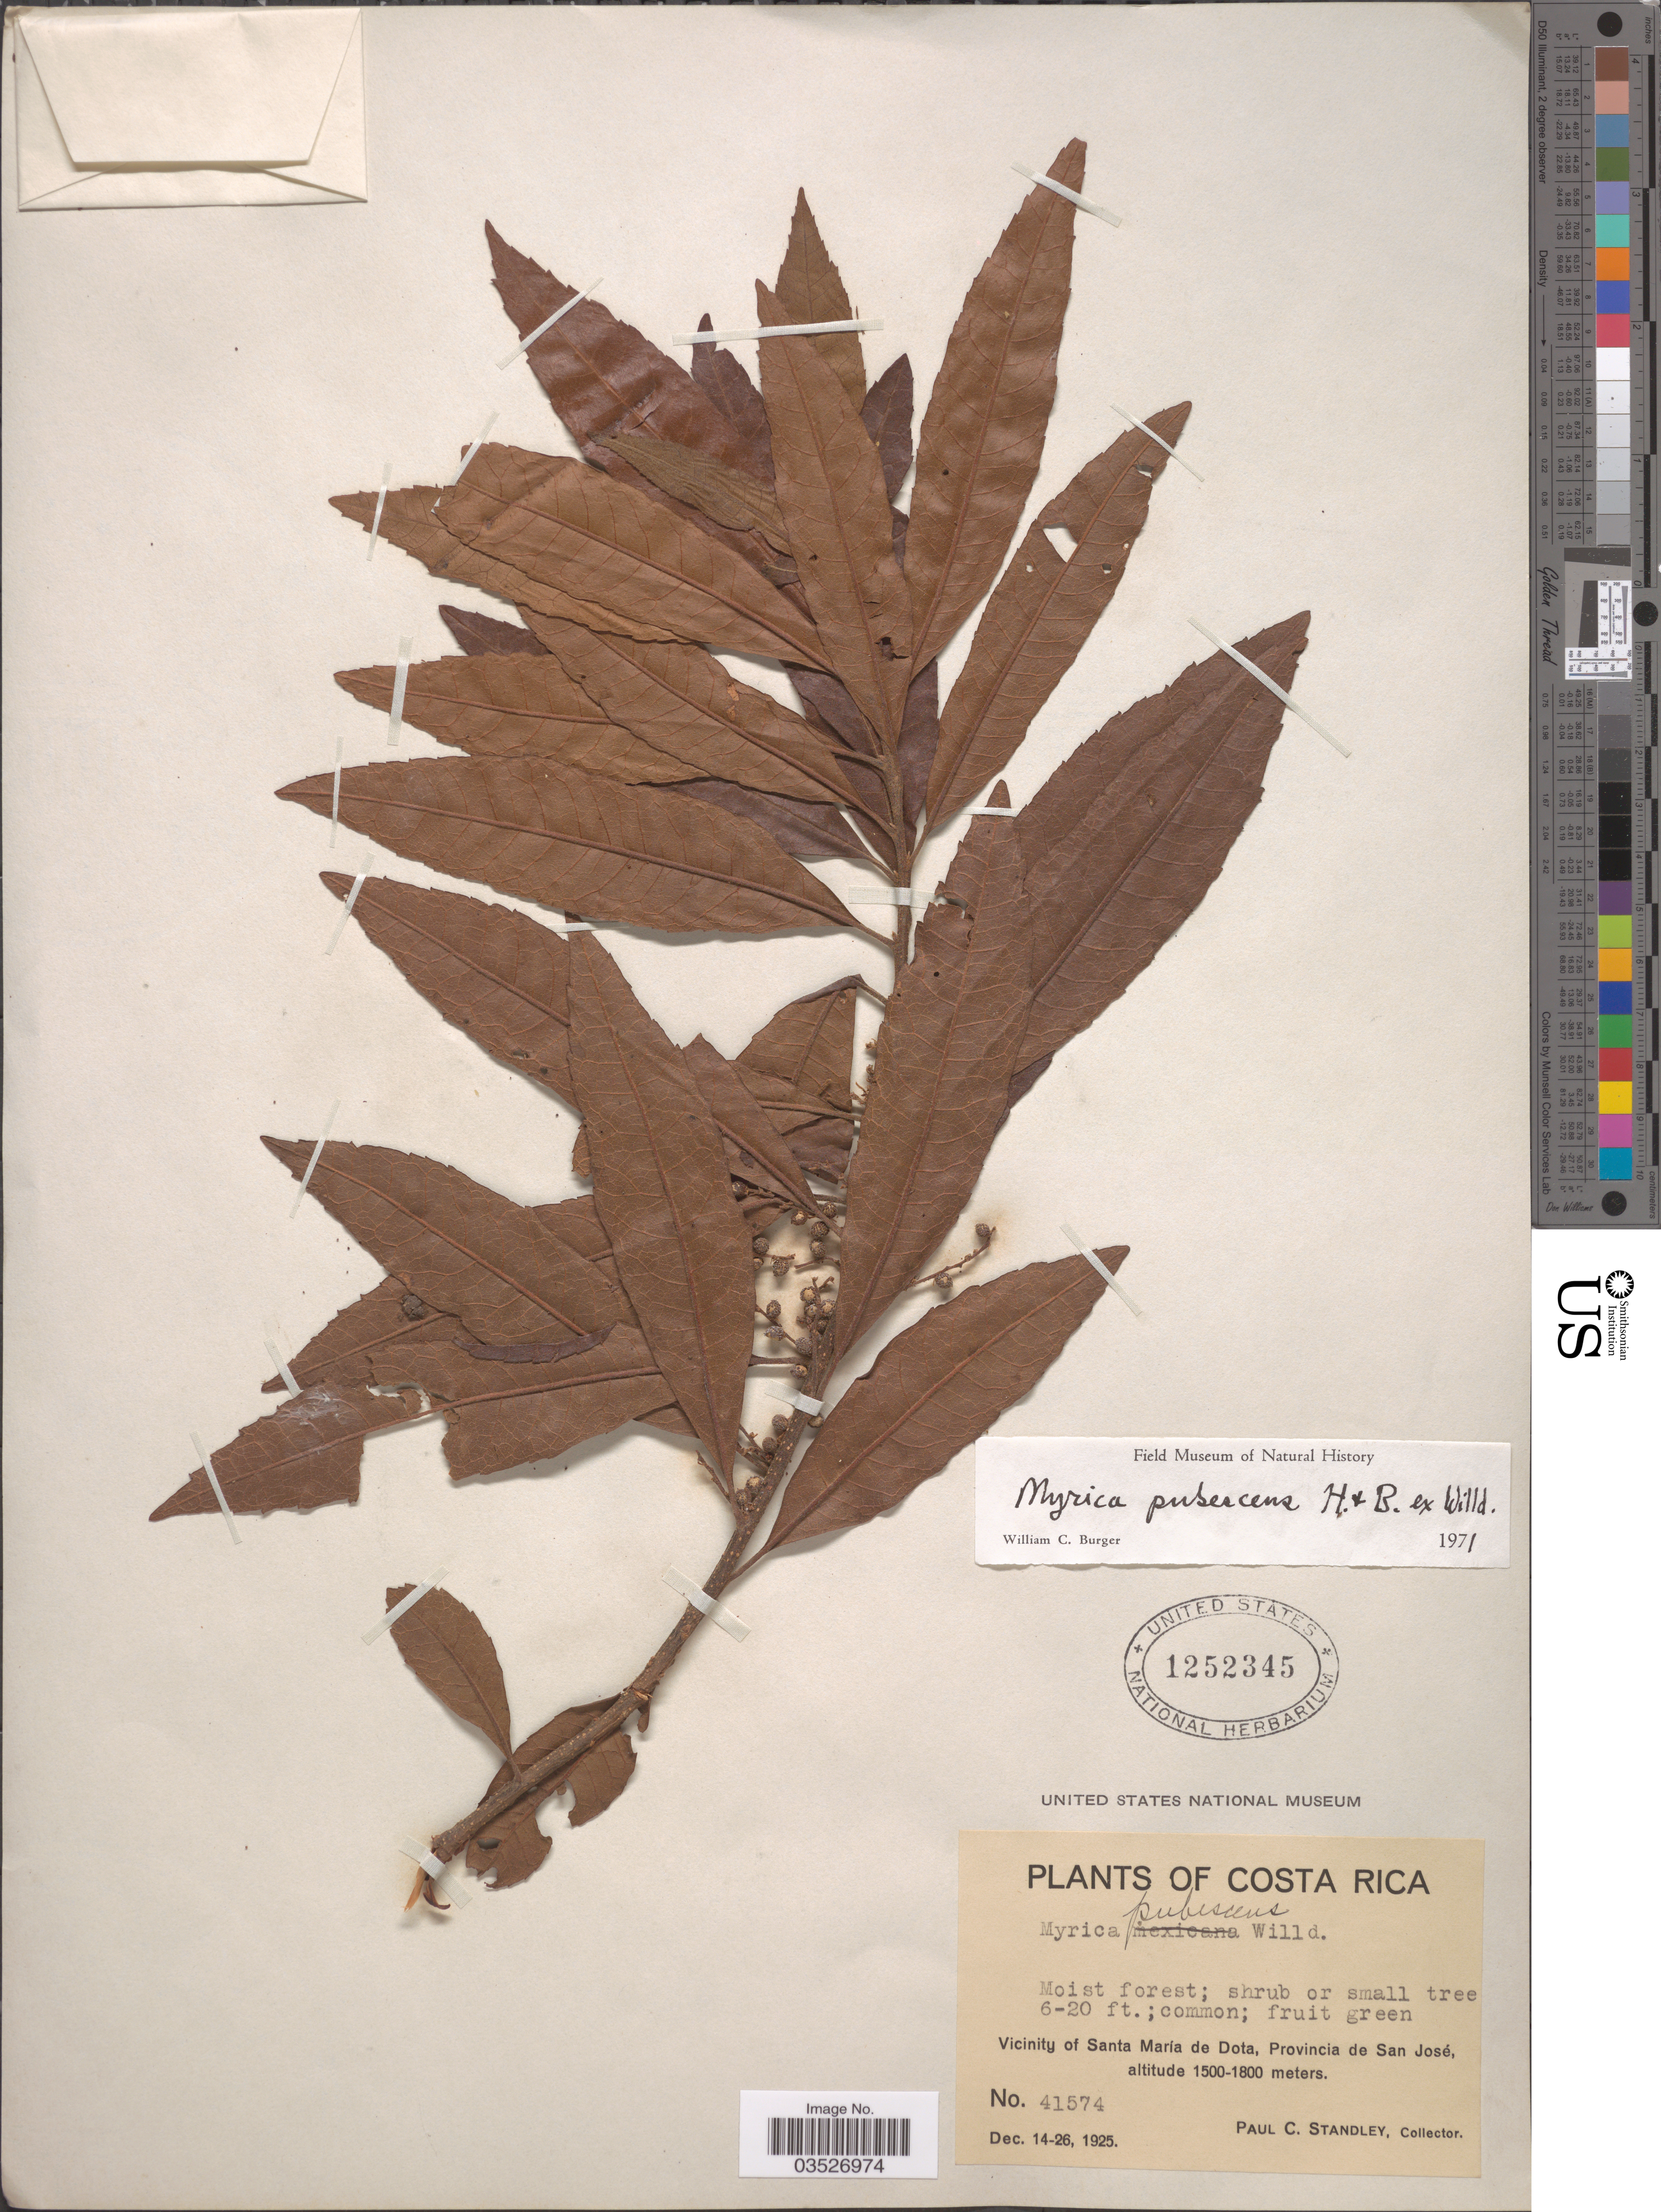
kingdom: Plantae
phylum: Tracheophyta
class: Magnoliopsida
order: Fagales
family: Myricaceae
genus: Myrica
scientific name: Myrica pubescens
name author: Humb. & Bonpl. ex Willd.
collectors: P. C. Standley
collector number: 41574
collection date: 1925-12-14/1925-12-26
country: Costa Rica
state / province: San José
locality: Vicinity of Santa María de Dota.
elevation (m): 1500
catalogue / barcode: US 1252345